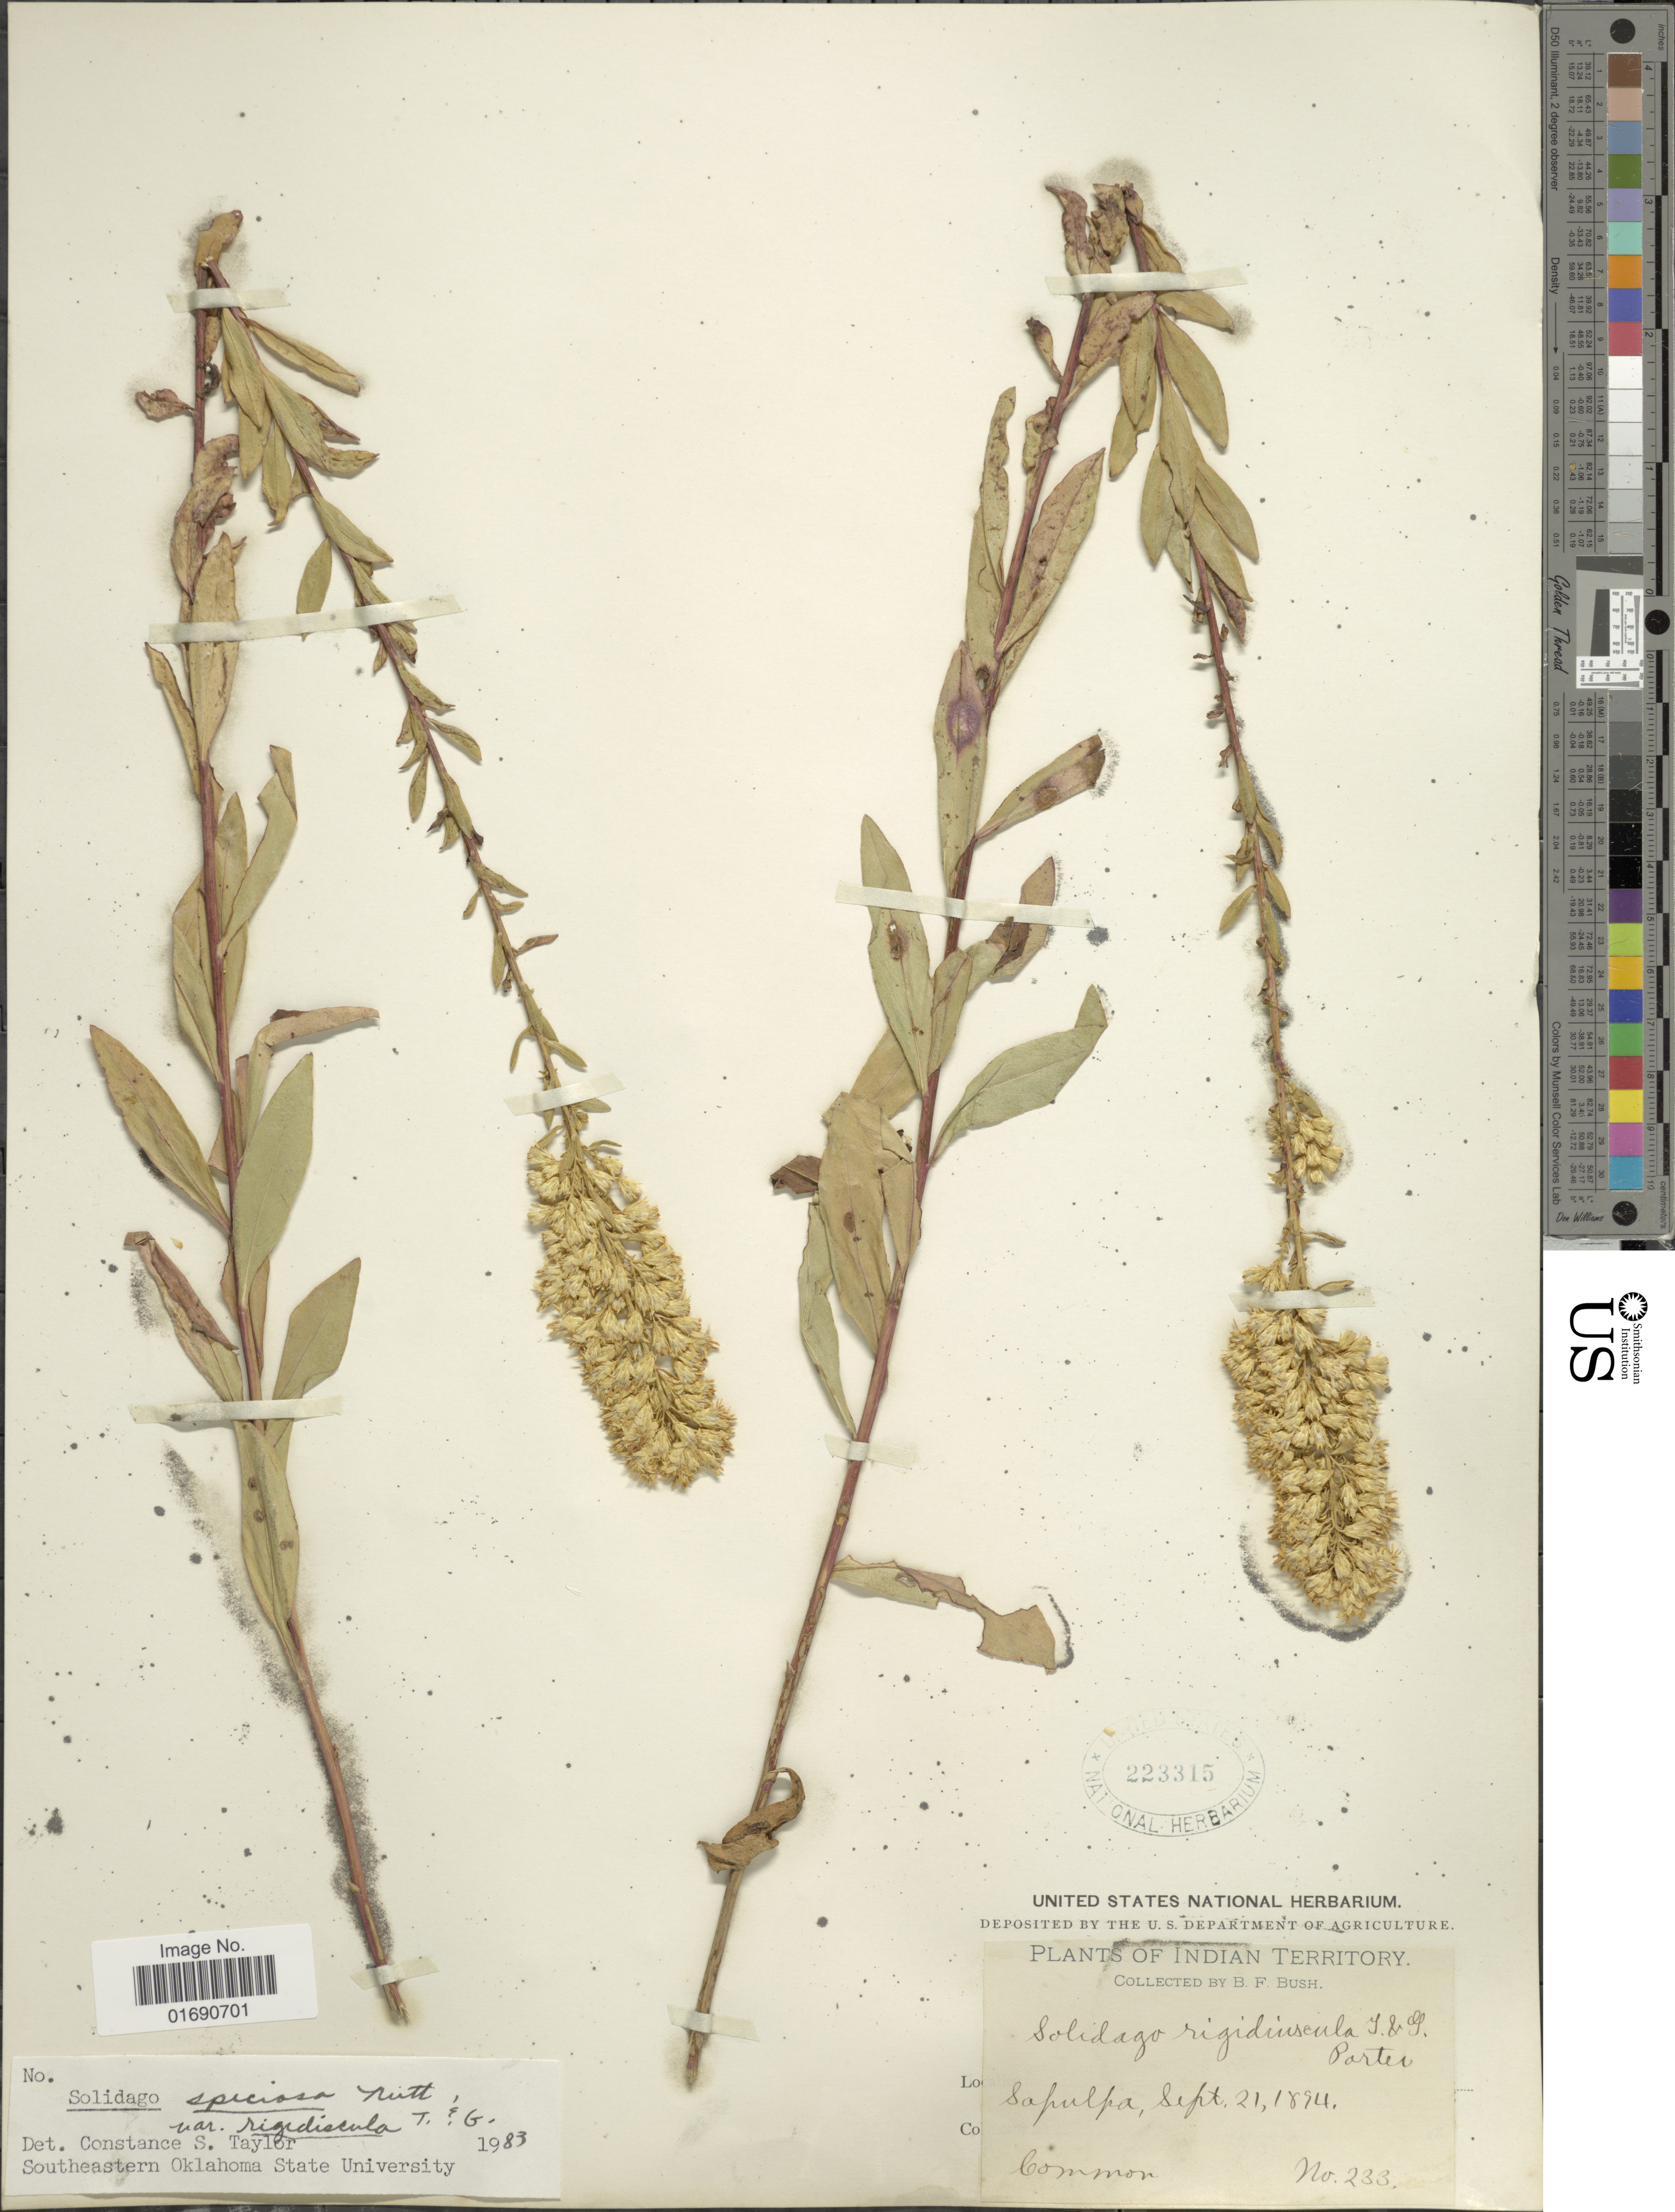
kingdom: Plantae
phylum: Tracheophyta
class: Magnoliopsida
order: Asterales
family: Asteraceae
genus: Solidago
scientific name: Solidago speciosa var. rigidiuscula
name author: Torr. & A. Gray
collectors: B. F. Bush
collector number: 233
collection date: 1894-09-21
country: United States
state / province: Oklahoma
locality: Indian Territory, Sapulpa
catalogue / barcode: US 223315